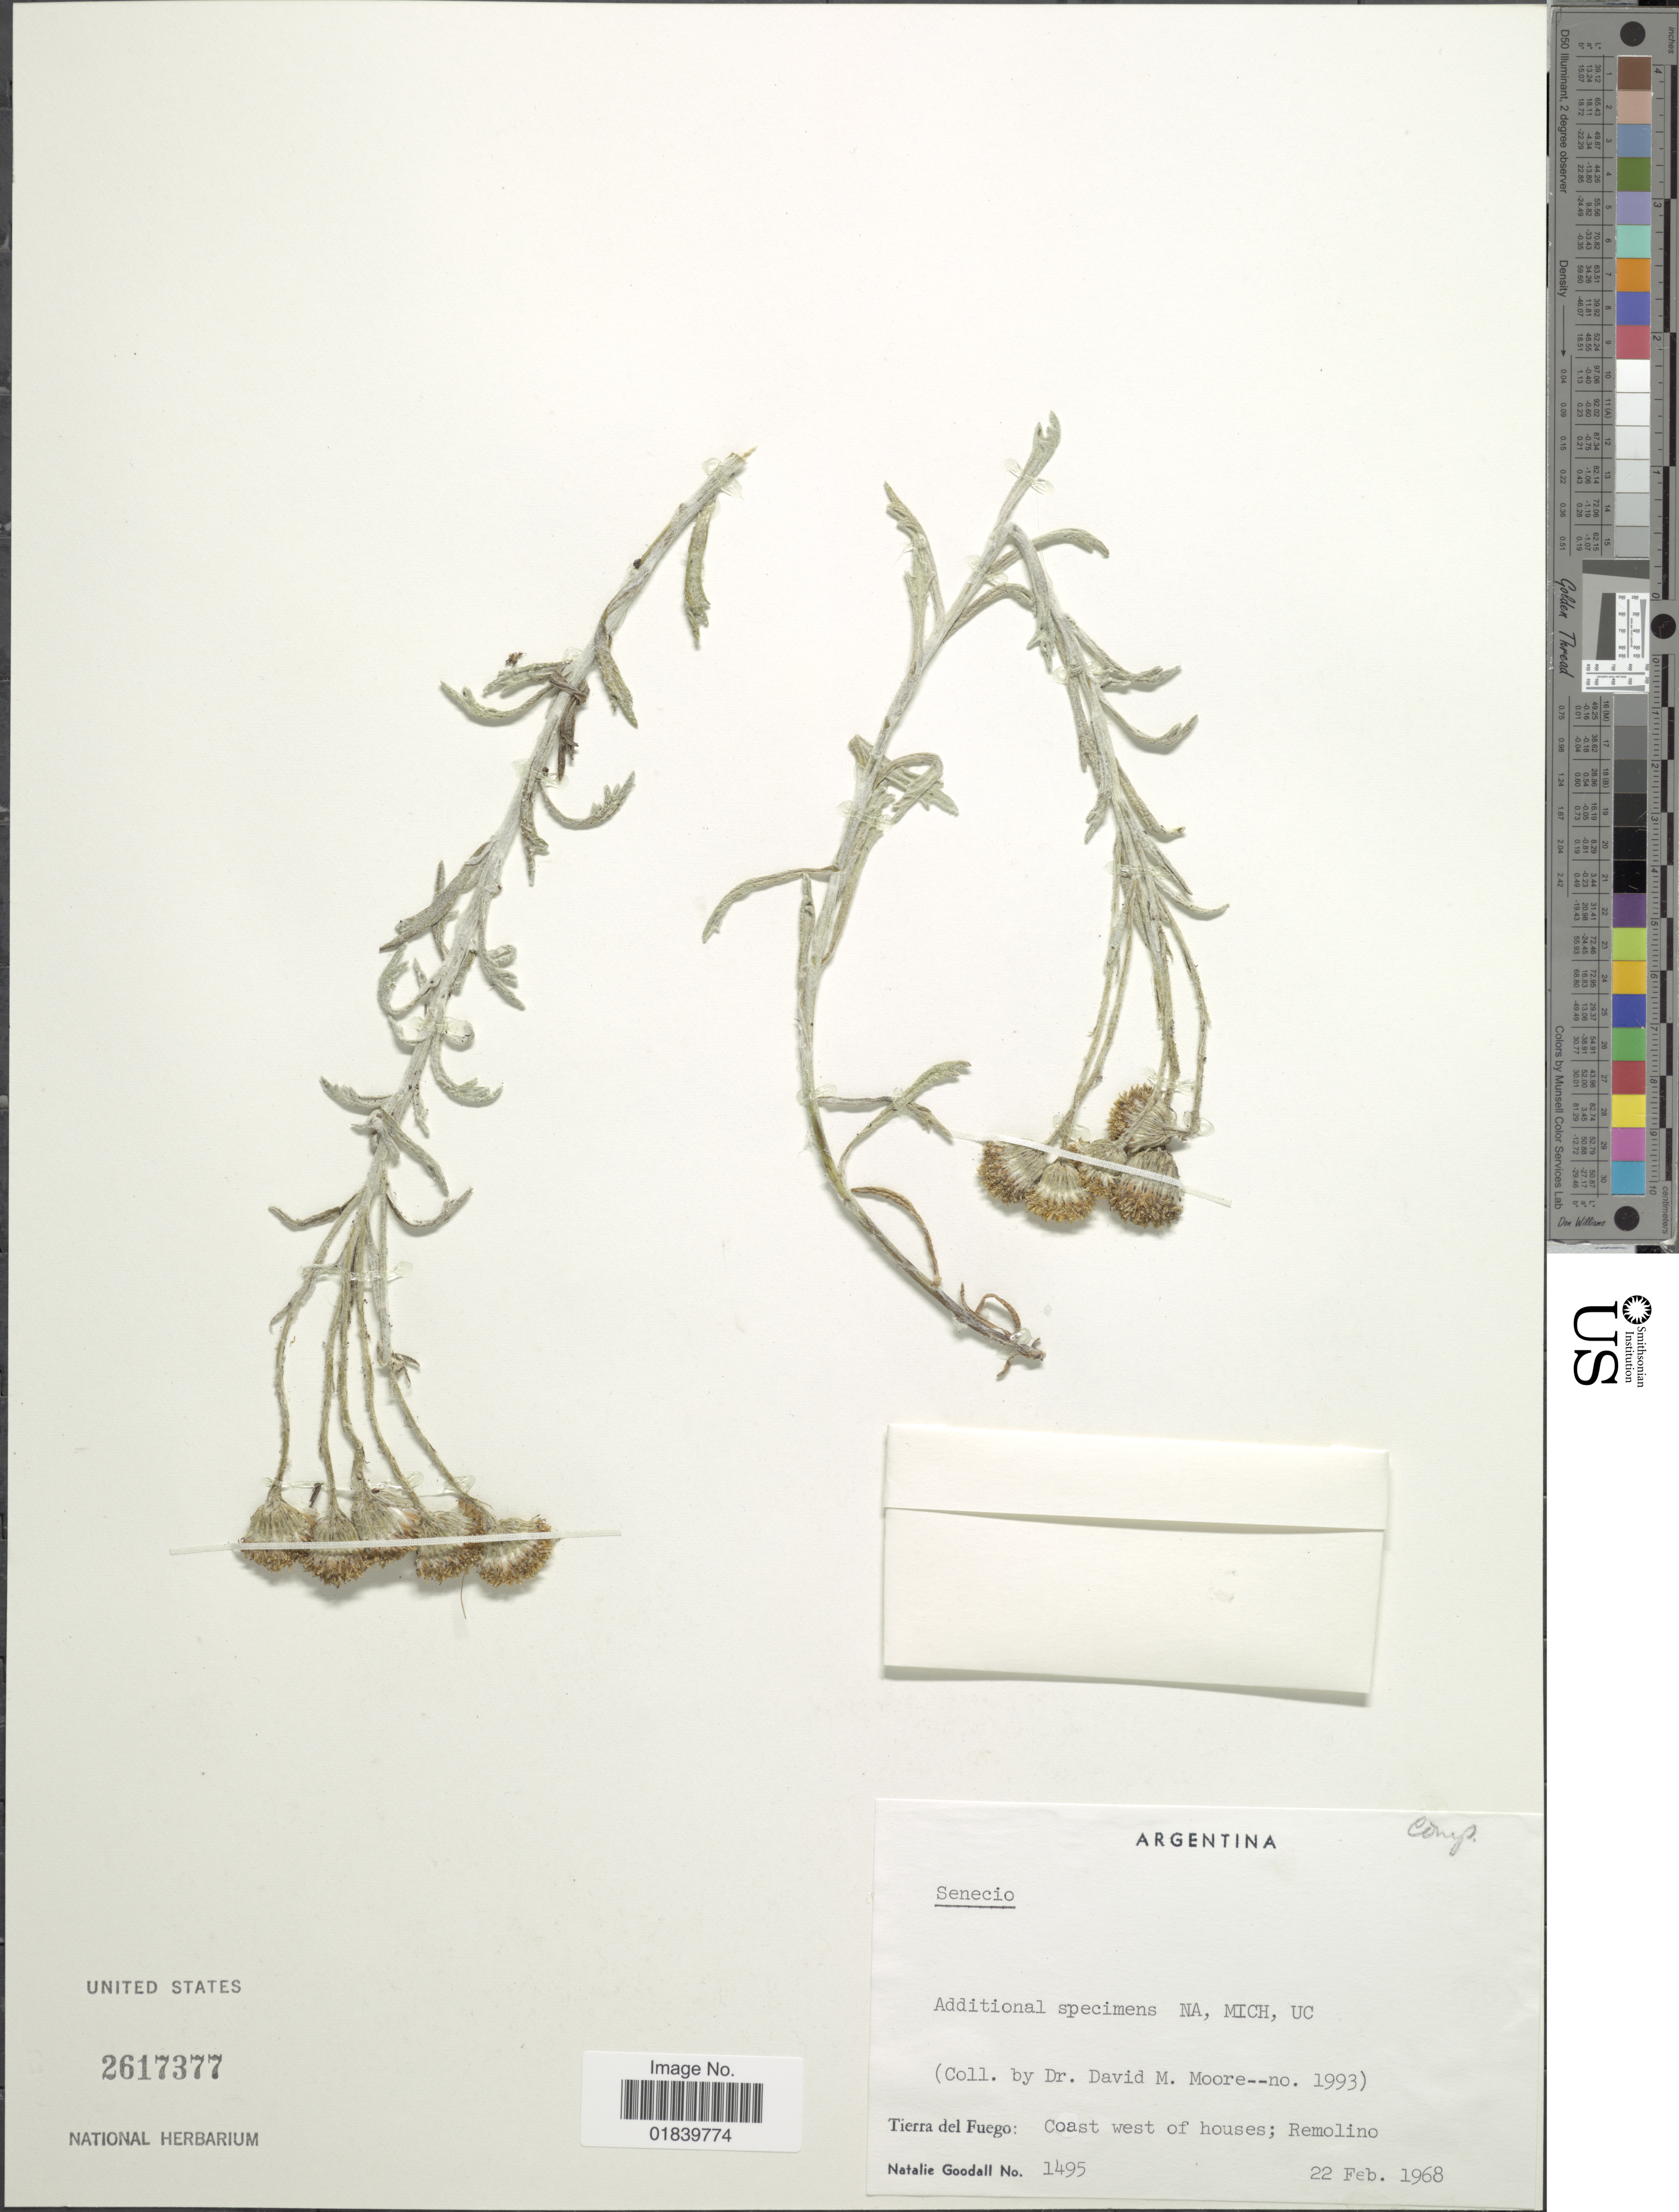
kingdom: Plantae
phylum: Tracheophyta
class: Magnoliopsida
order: Asterales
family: Asteraceae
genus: Senecio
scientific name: Senecio sp.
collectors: D. Moore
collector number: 1495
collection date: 1968-02-22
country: Argentina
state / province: Tierra del Fuego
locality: Tierra del Fuego: Coast west of Houses: Remolino.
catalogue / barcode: US 2617377